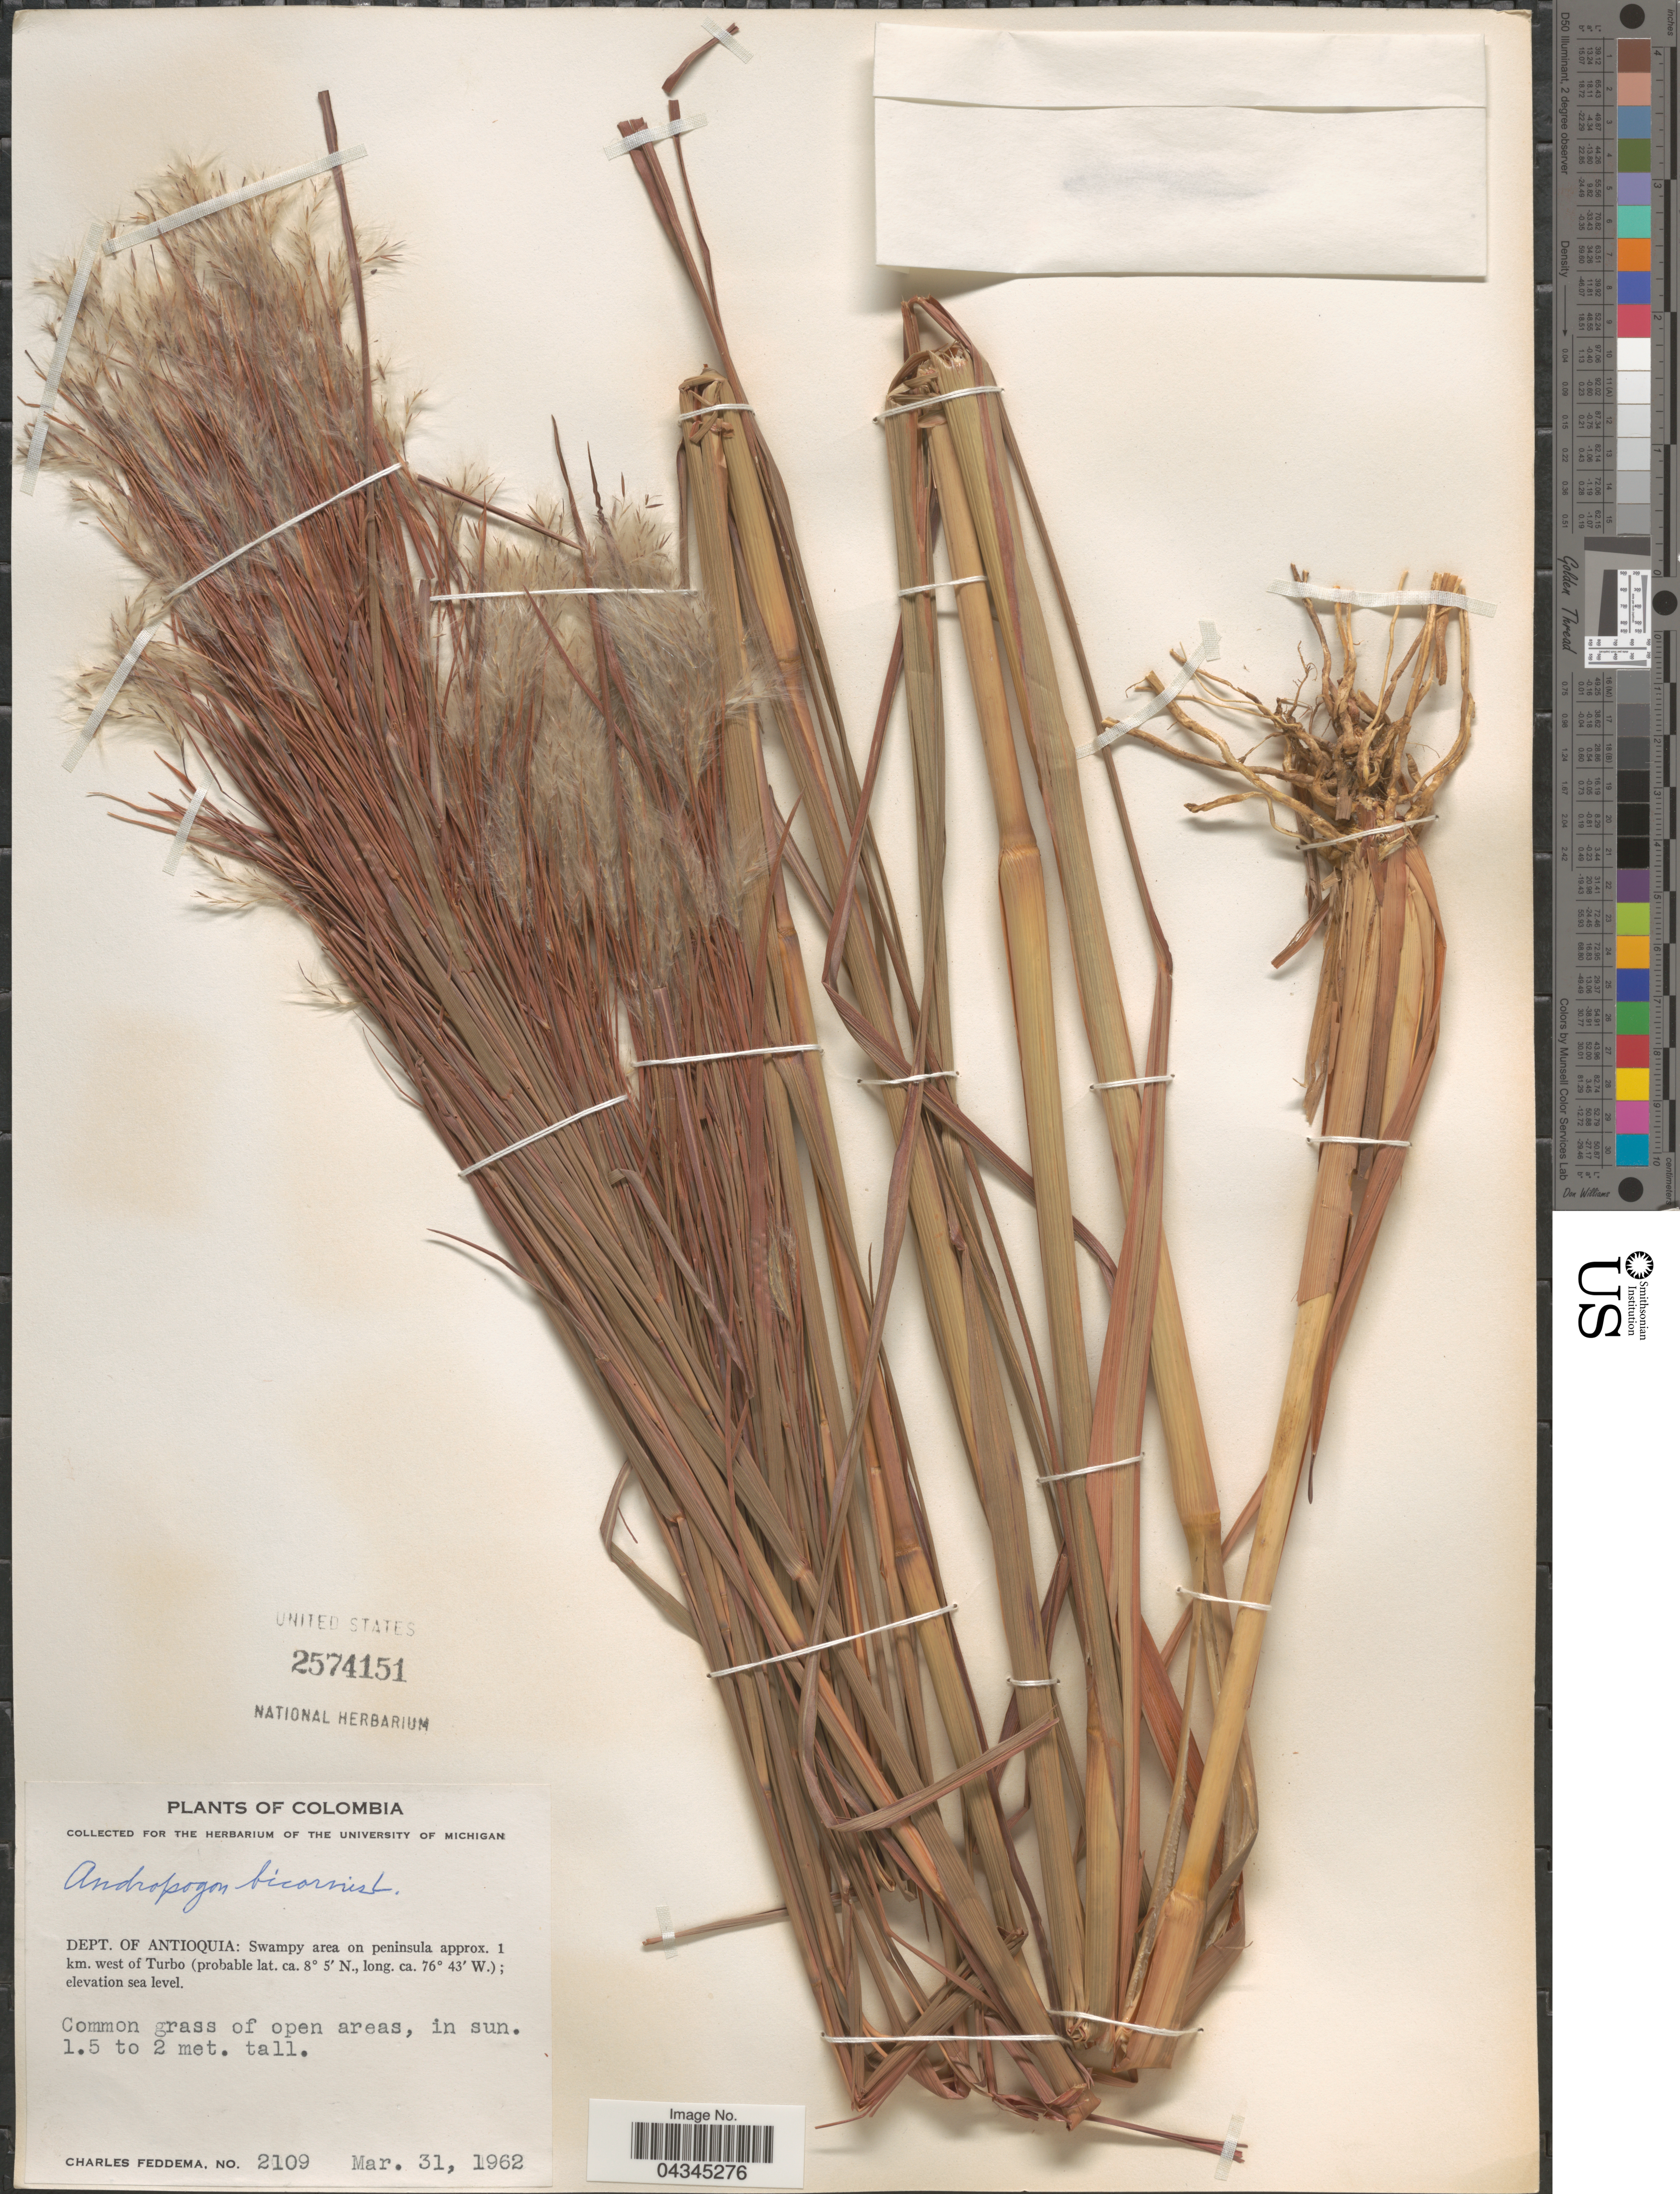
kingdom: Plantae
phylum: Tracheophyta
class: Liliopsida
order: Poales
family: Poaceae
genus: Andropogon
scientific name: Andropogon bicornis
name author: L.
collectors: C. Feddema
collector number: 2109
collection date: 1962-03-31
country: Colombia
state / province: Antioquia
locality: Dept. Of Antioquia: Swampy area on peninsula approx. 1 km west of Turbo.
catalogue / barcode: US 2474151